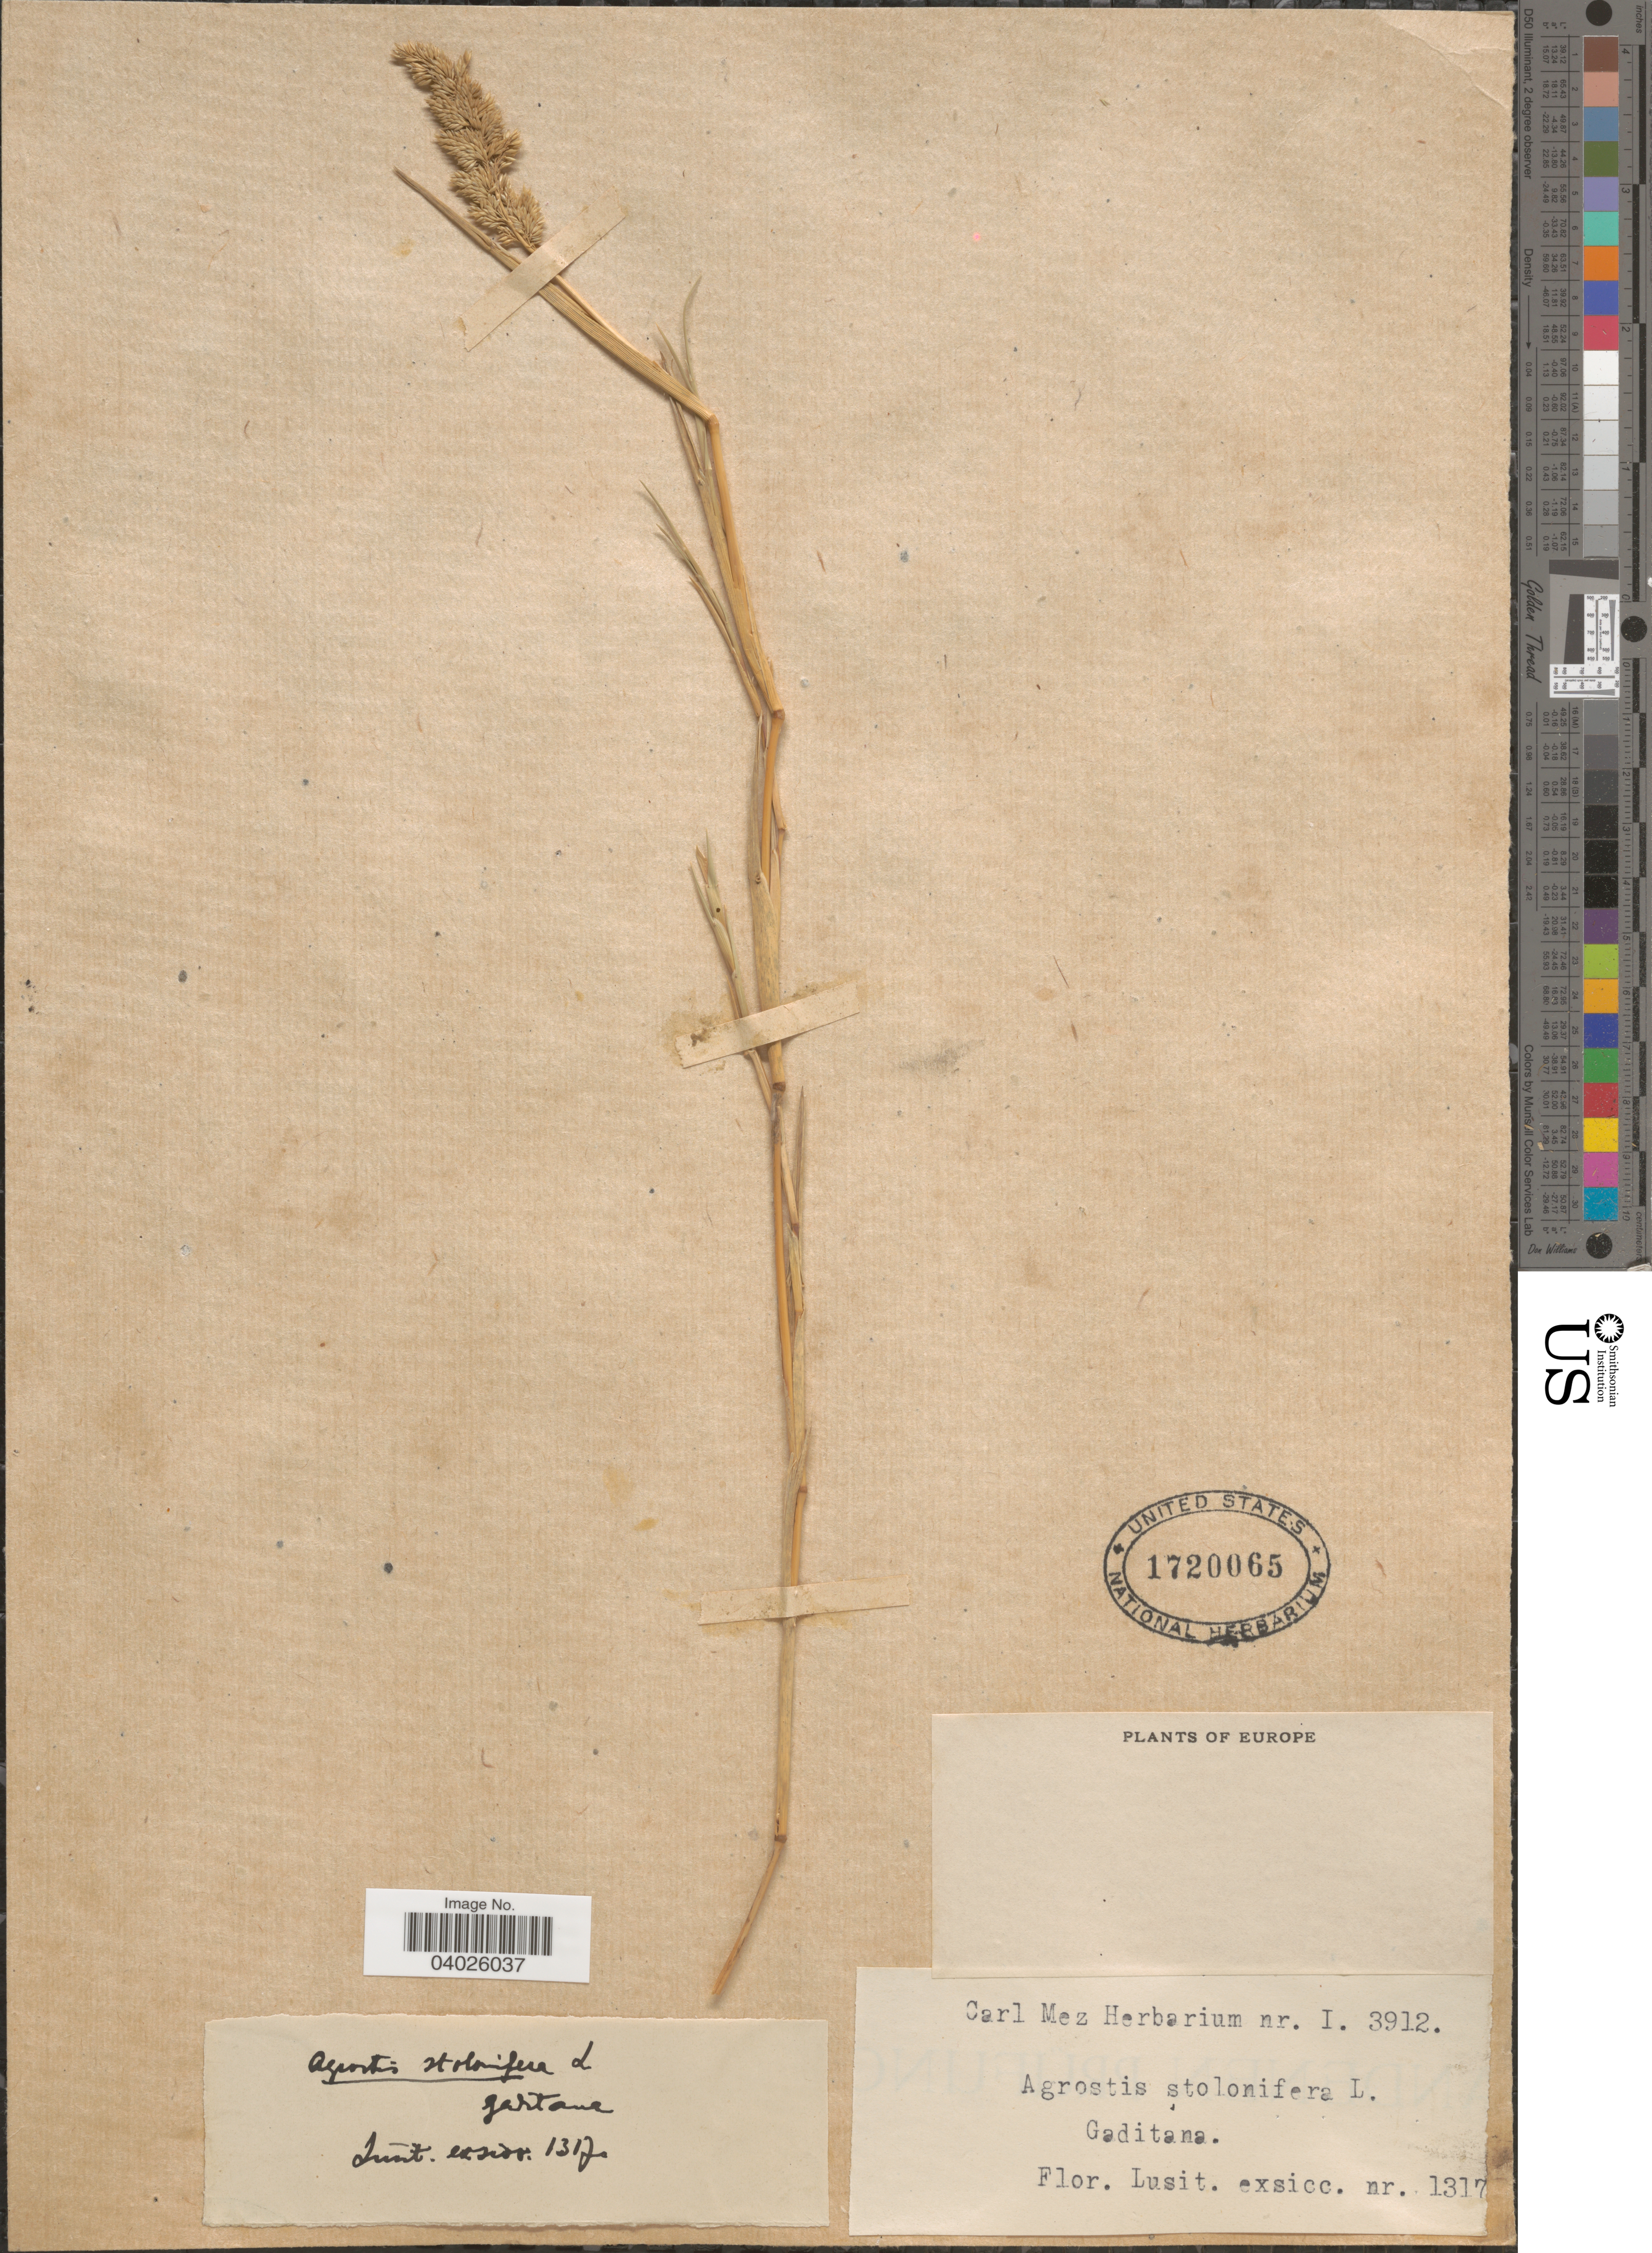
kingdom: Plantae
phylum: Tracheophyta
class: Liliopsida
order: Poales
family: Poaceae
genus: Agrostis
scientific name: Agrostis stolonifera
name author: L.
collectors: Ex herb. Carl Mez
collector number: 1317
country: Portugal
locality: Gaditana. Lusit. Europe.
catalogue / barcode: US 1720065